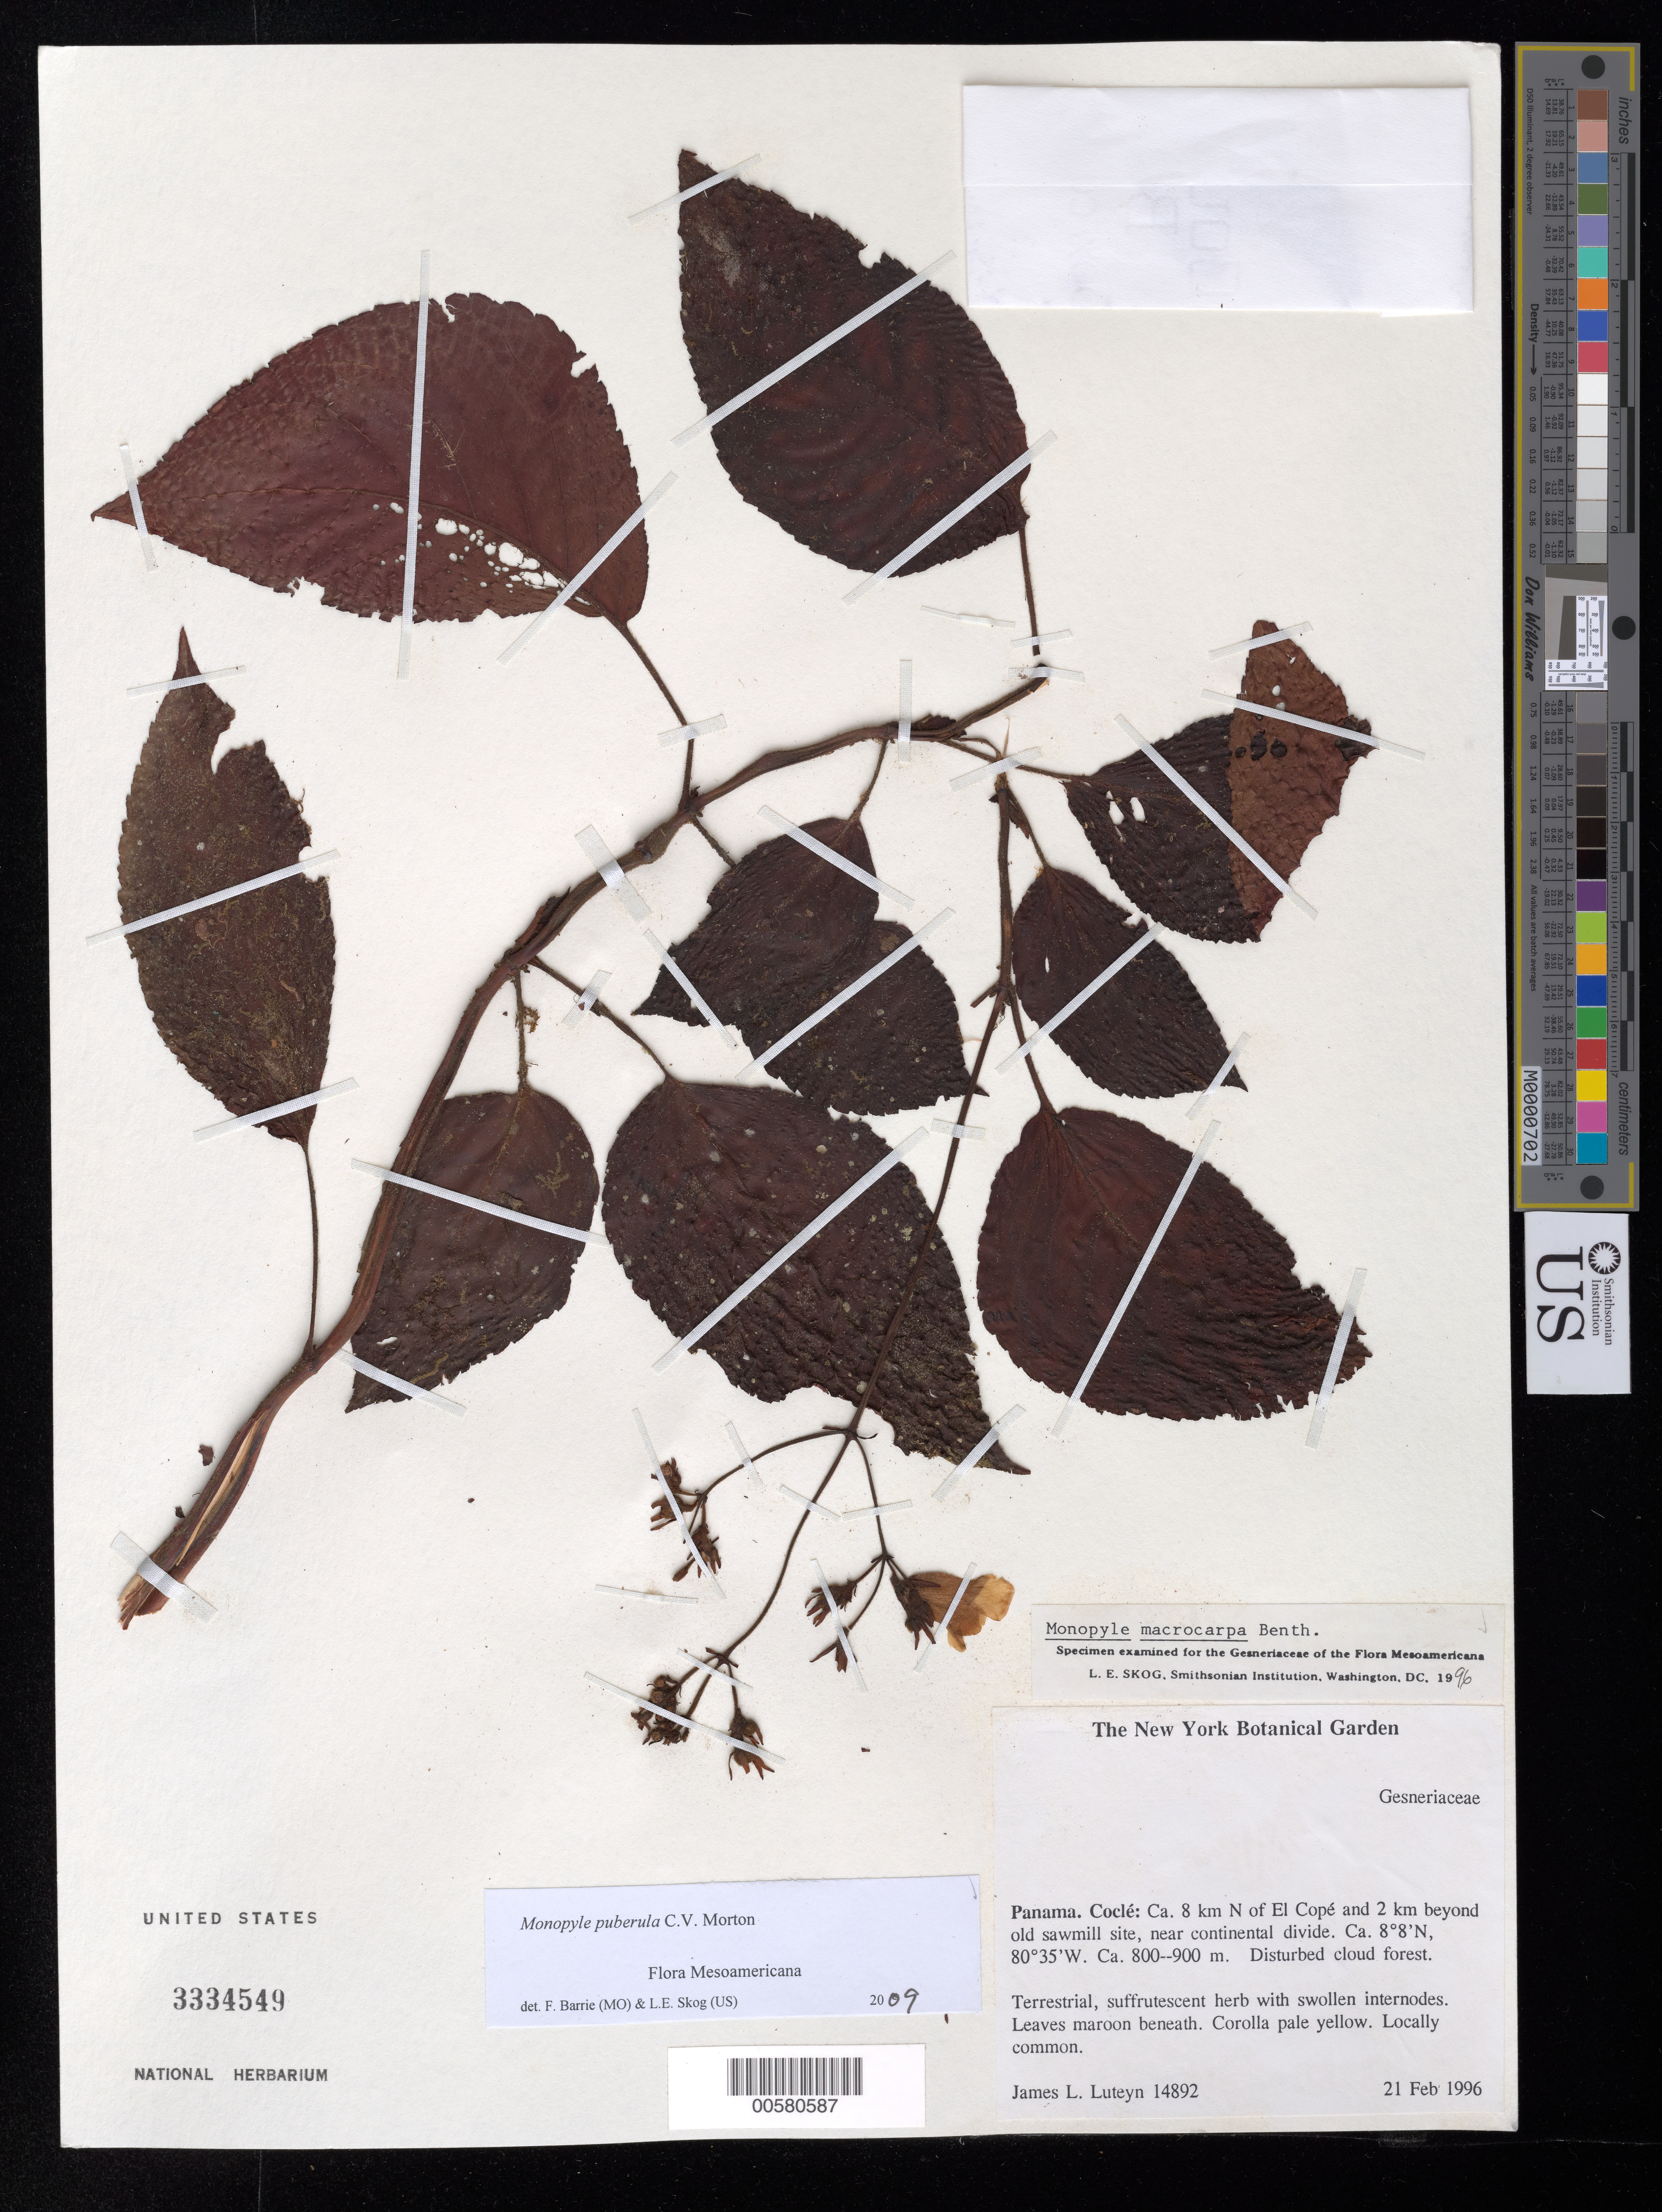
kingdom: Plantae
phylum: Tracheophyta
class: Magnoliopsida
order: Lamiales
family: Gesneriaceae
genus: Monopyle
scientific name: Monopyle puberula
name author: C.V. Morton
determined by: Barrie, F. R.; Skog, Laurence E.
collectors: J. L. Luteyn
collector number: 14892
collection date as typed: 21 Feb 1996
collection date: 1996-02-21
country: Panama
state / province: Coclé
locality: Ca. 8 km N of El Copé and 2 km beyond old sawmill site, near continental divide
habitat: Disturbed cloud forest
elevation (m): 800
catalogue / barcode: US 3334549